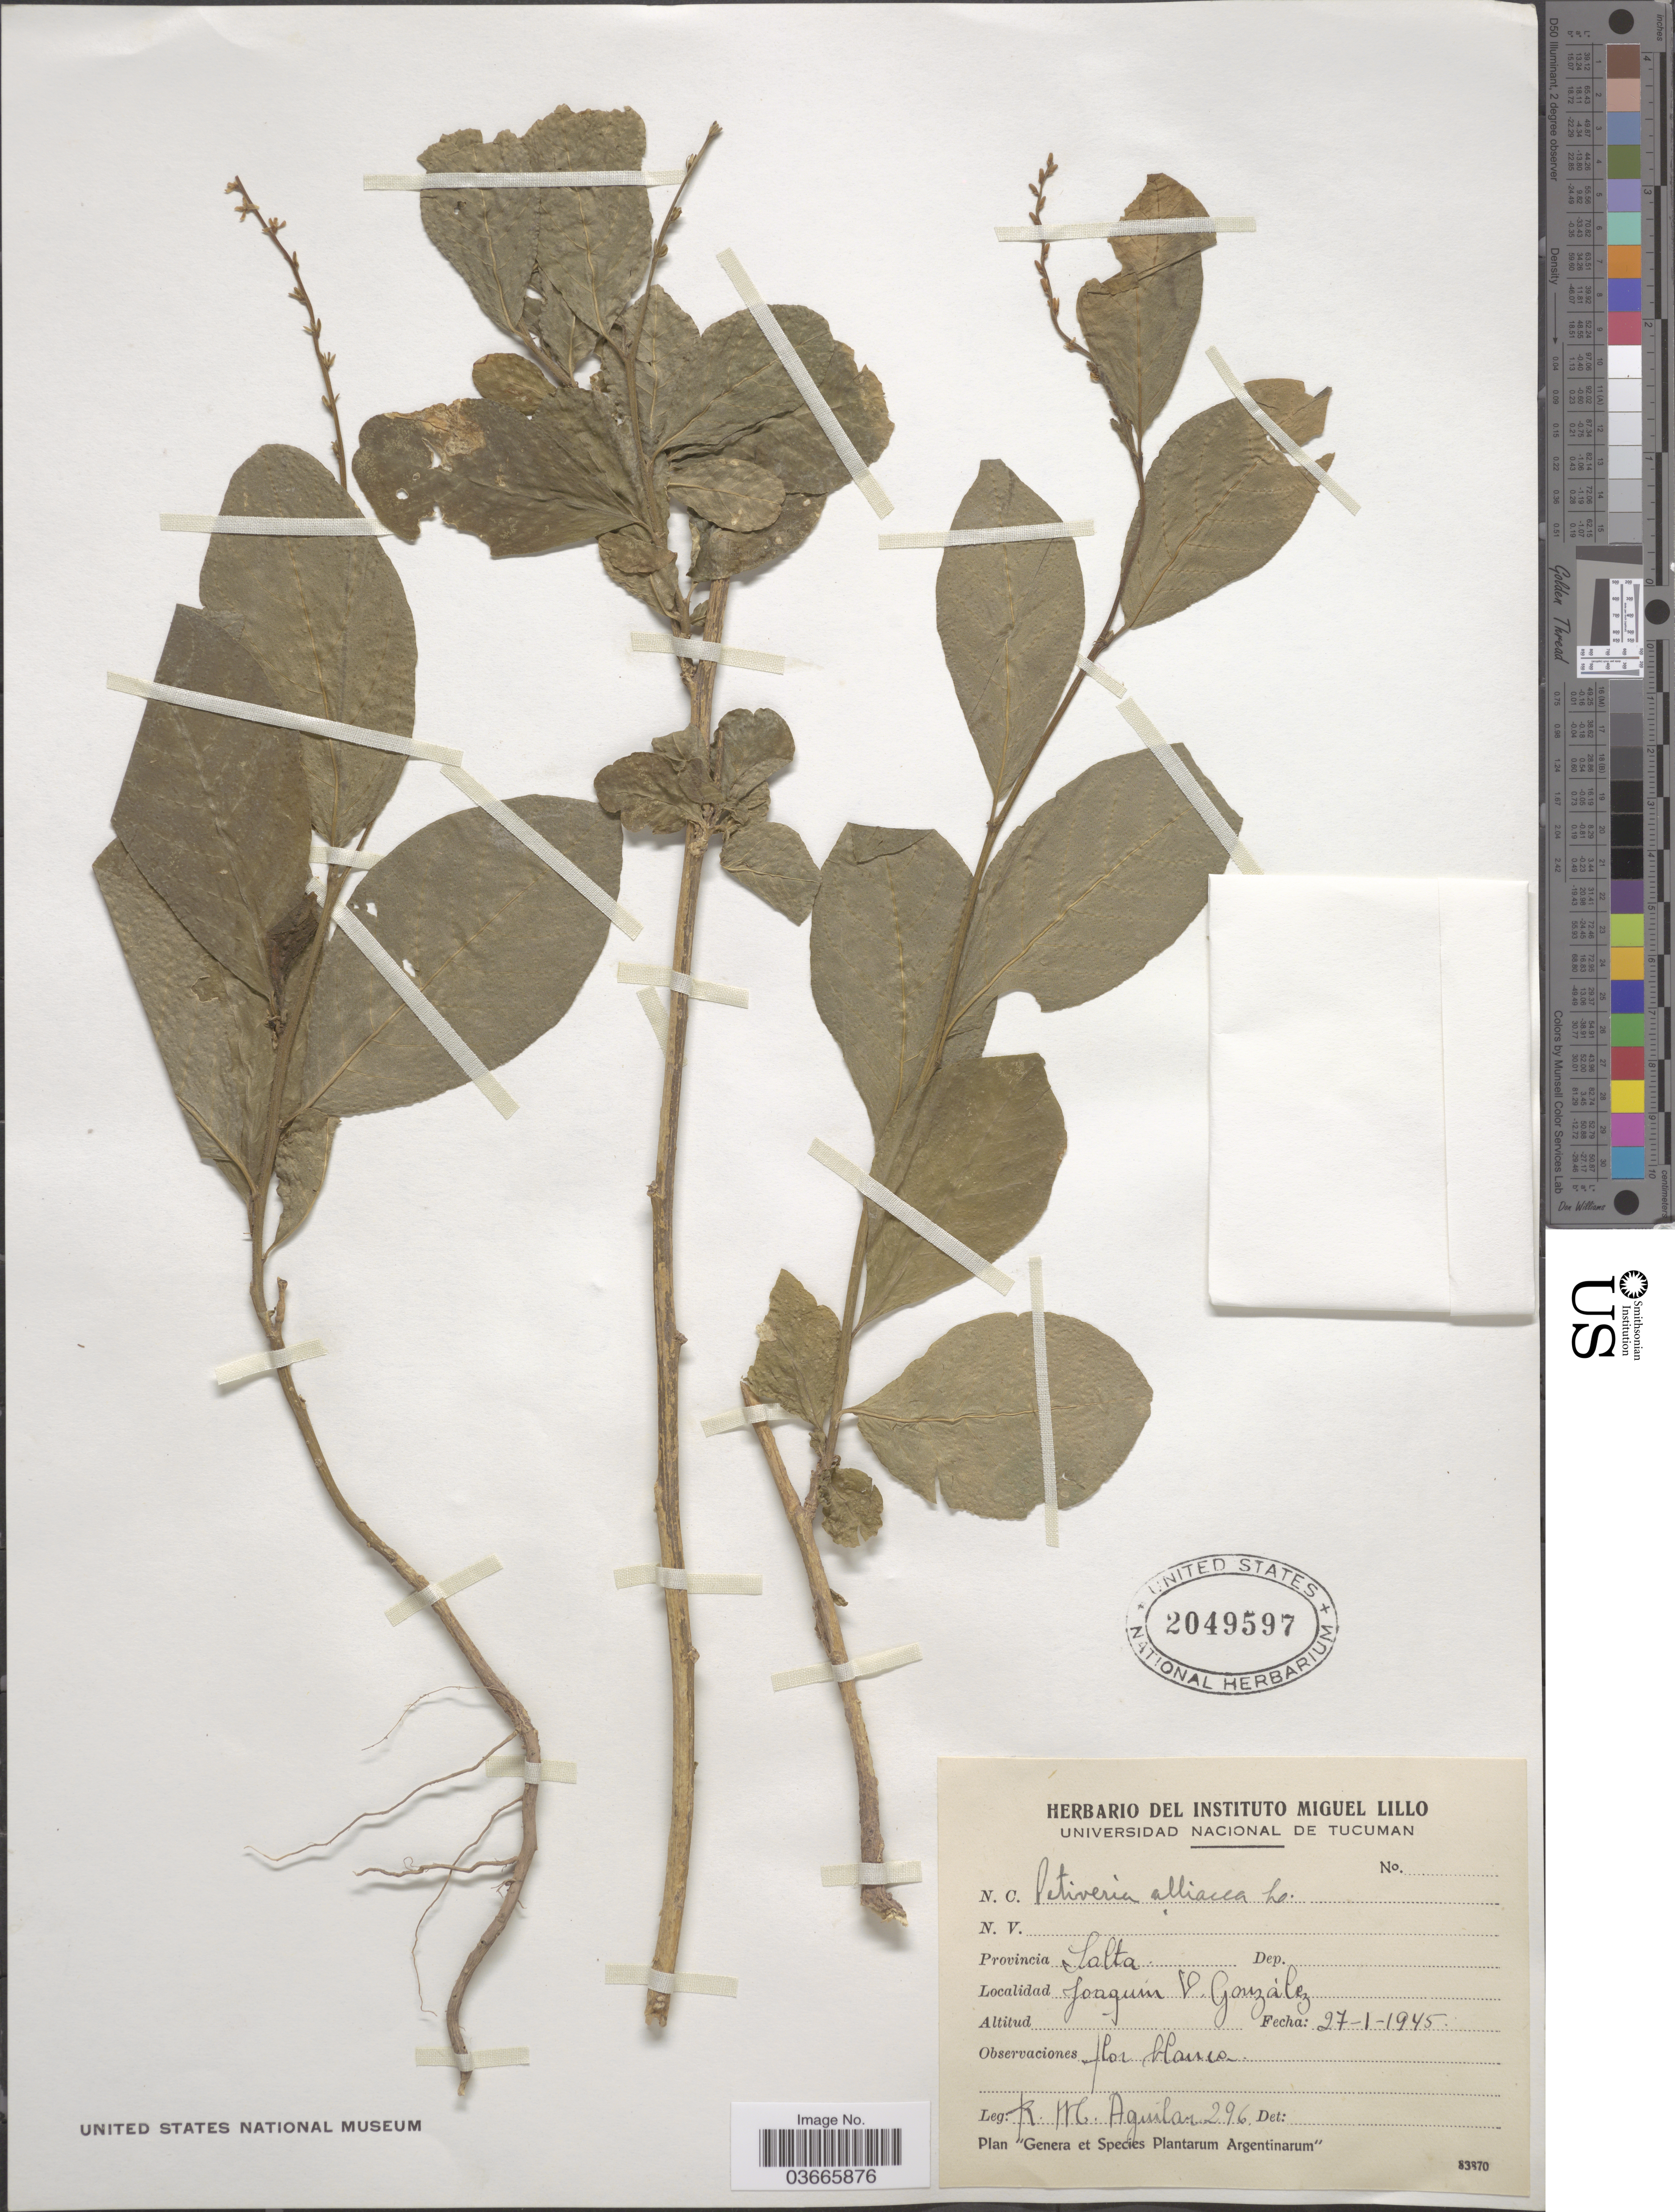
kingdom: Plantae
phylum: Tracheophyta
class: Magnoliopsida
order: Caryophyllales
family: Phytolaccaceae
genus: Petiveria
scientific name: Petiveria alliacea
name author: L.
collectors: R. Aguilar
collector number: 296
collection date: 1945-01-27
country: Argentina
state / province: Salta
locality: Joaquim V. Gonzàlez.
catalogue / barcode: US 2049597